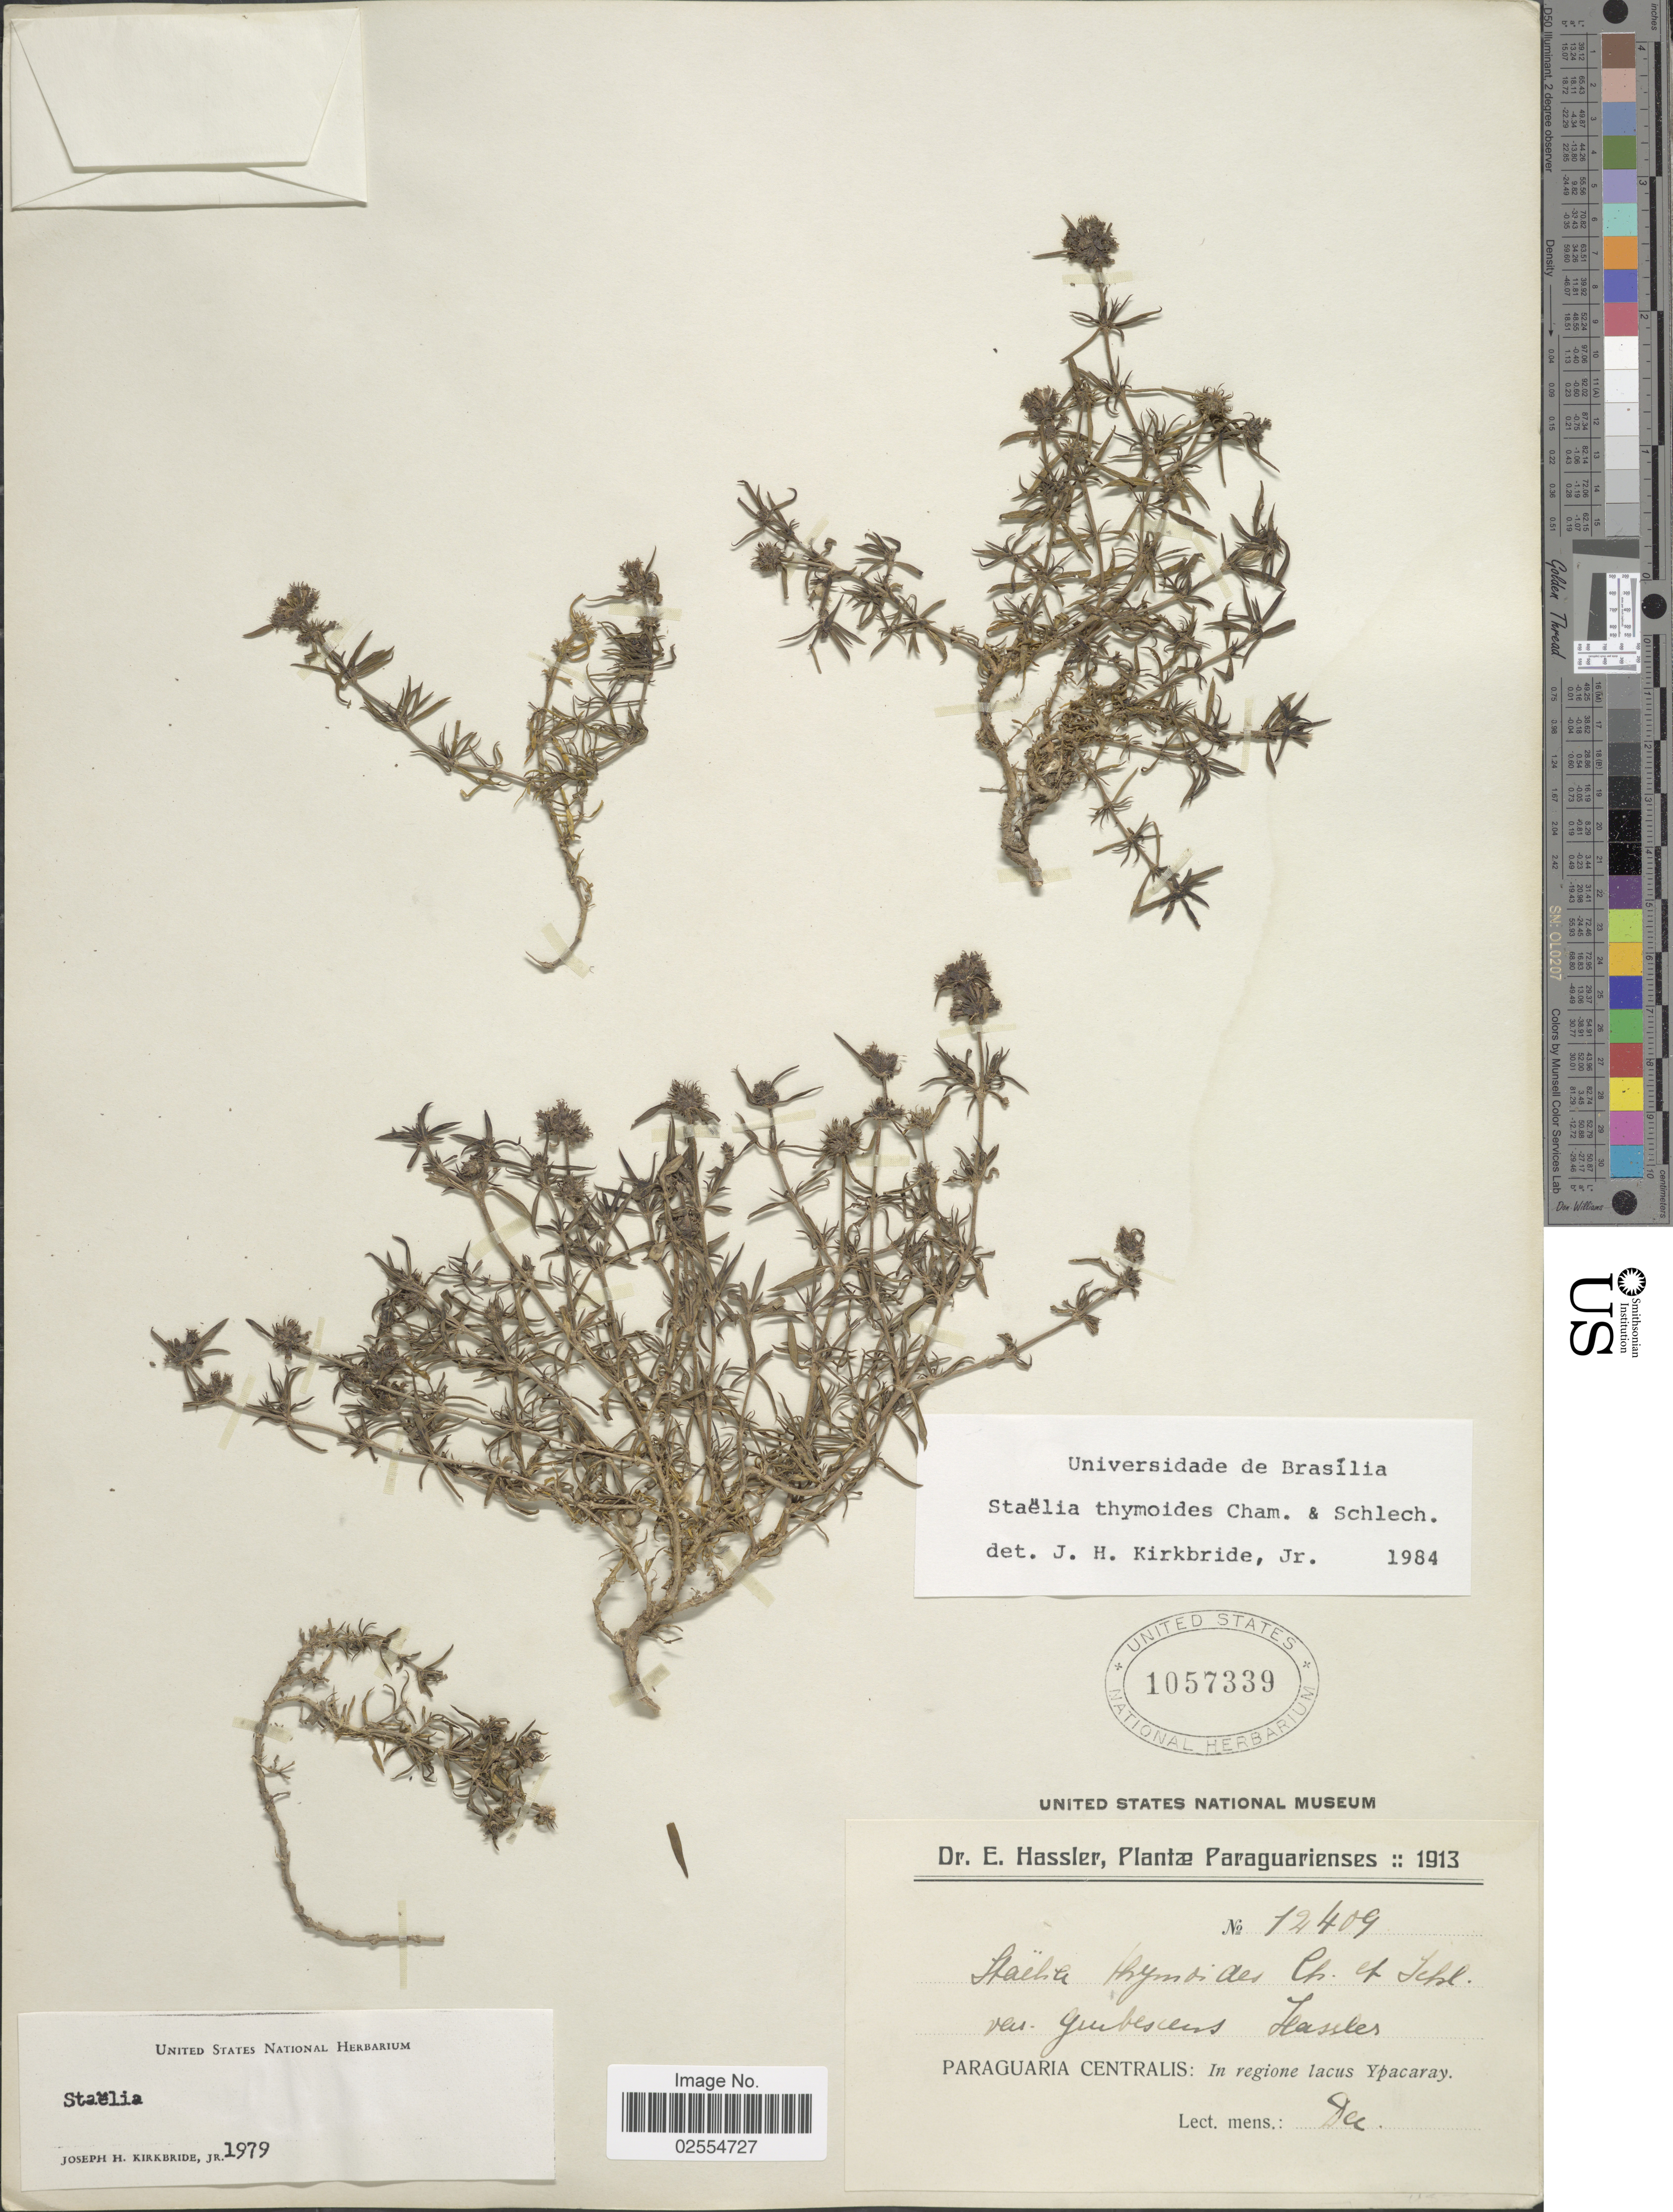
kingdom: Plantae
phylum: Tracheophyta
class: Magnoliopsida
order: Gentianales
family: Rubiaceae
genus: Staelia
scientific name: Staelia thymoides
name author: Cham. & Schltdl.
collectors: E. Hassler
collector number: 12409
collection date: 1913-12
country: Paraguay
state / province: Central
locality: Paraguaria Centralis: in regione lacus Ypacaray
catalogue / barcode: US 1057339